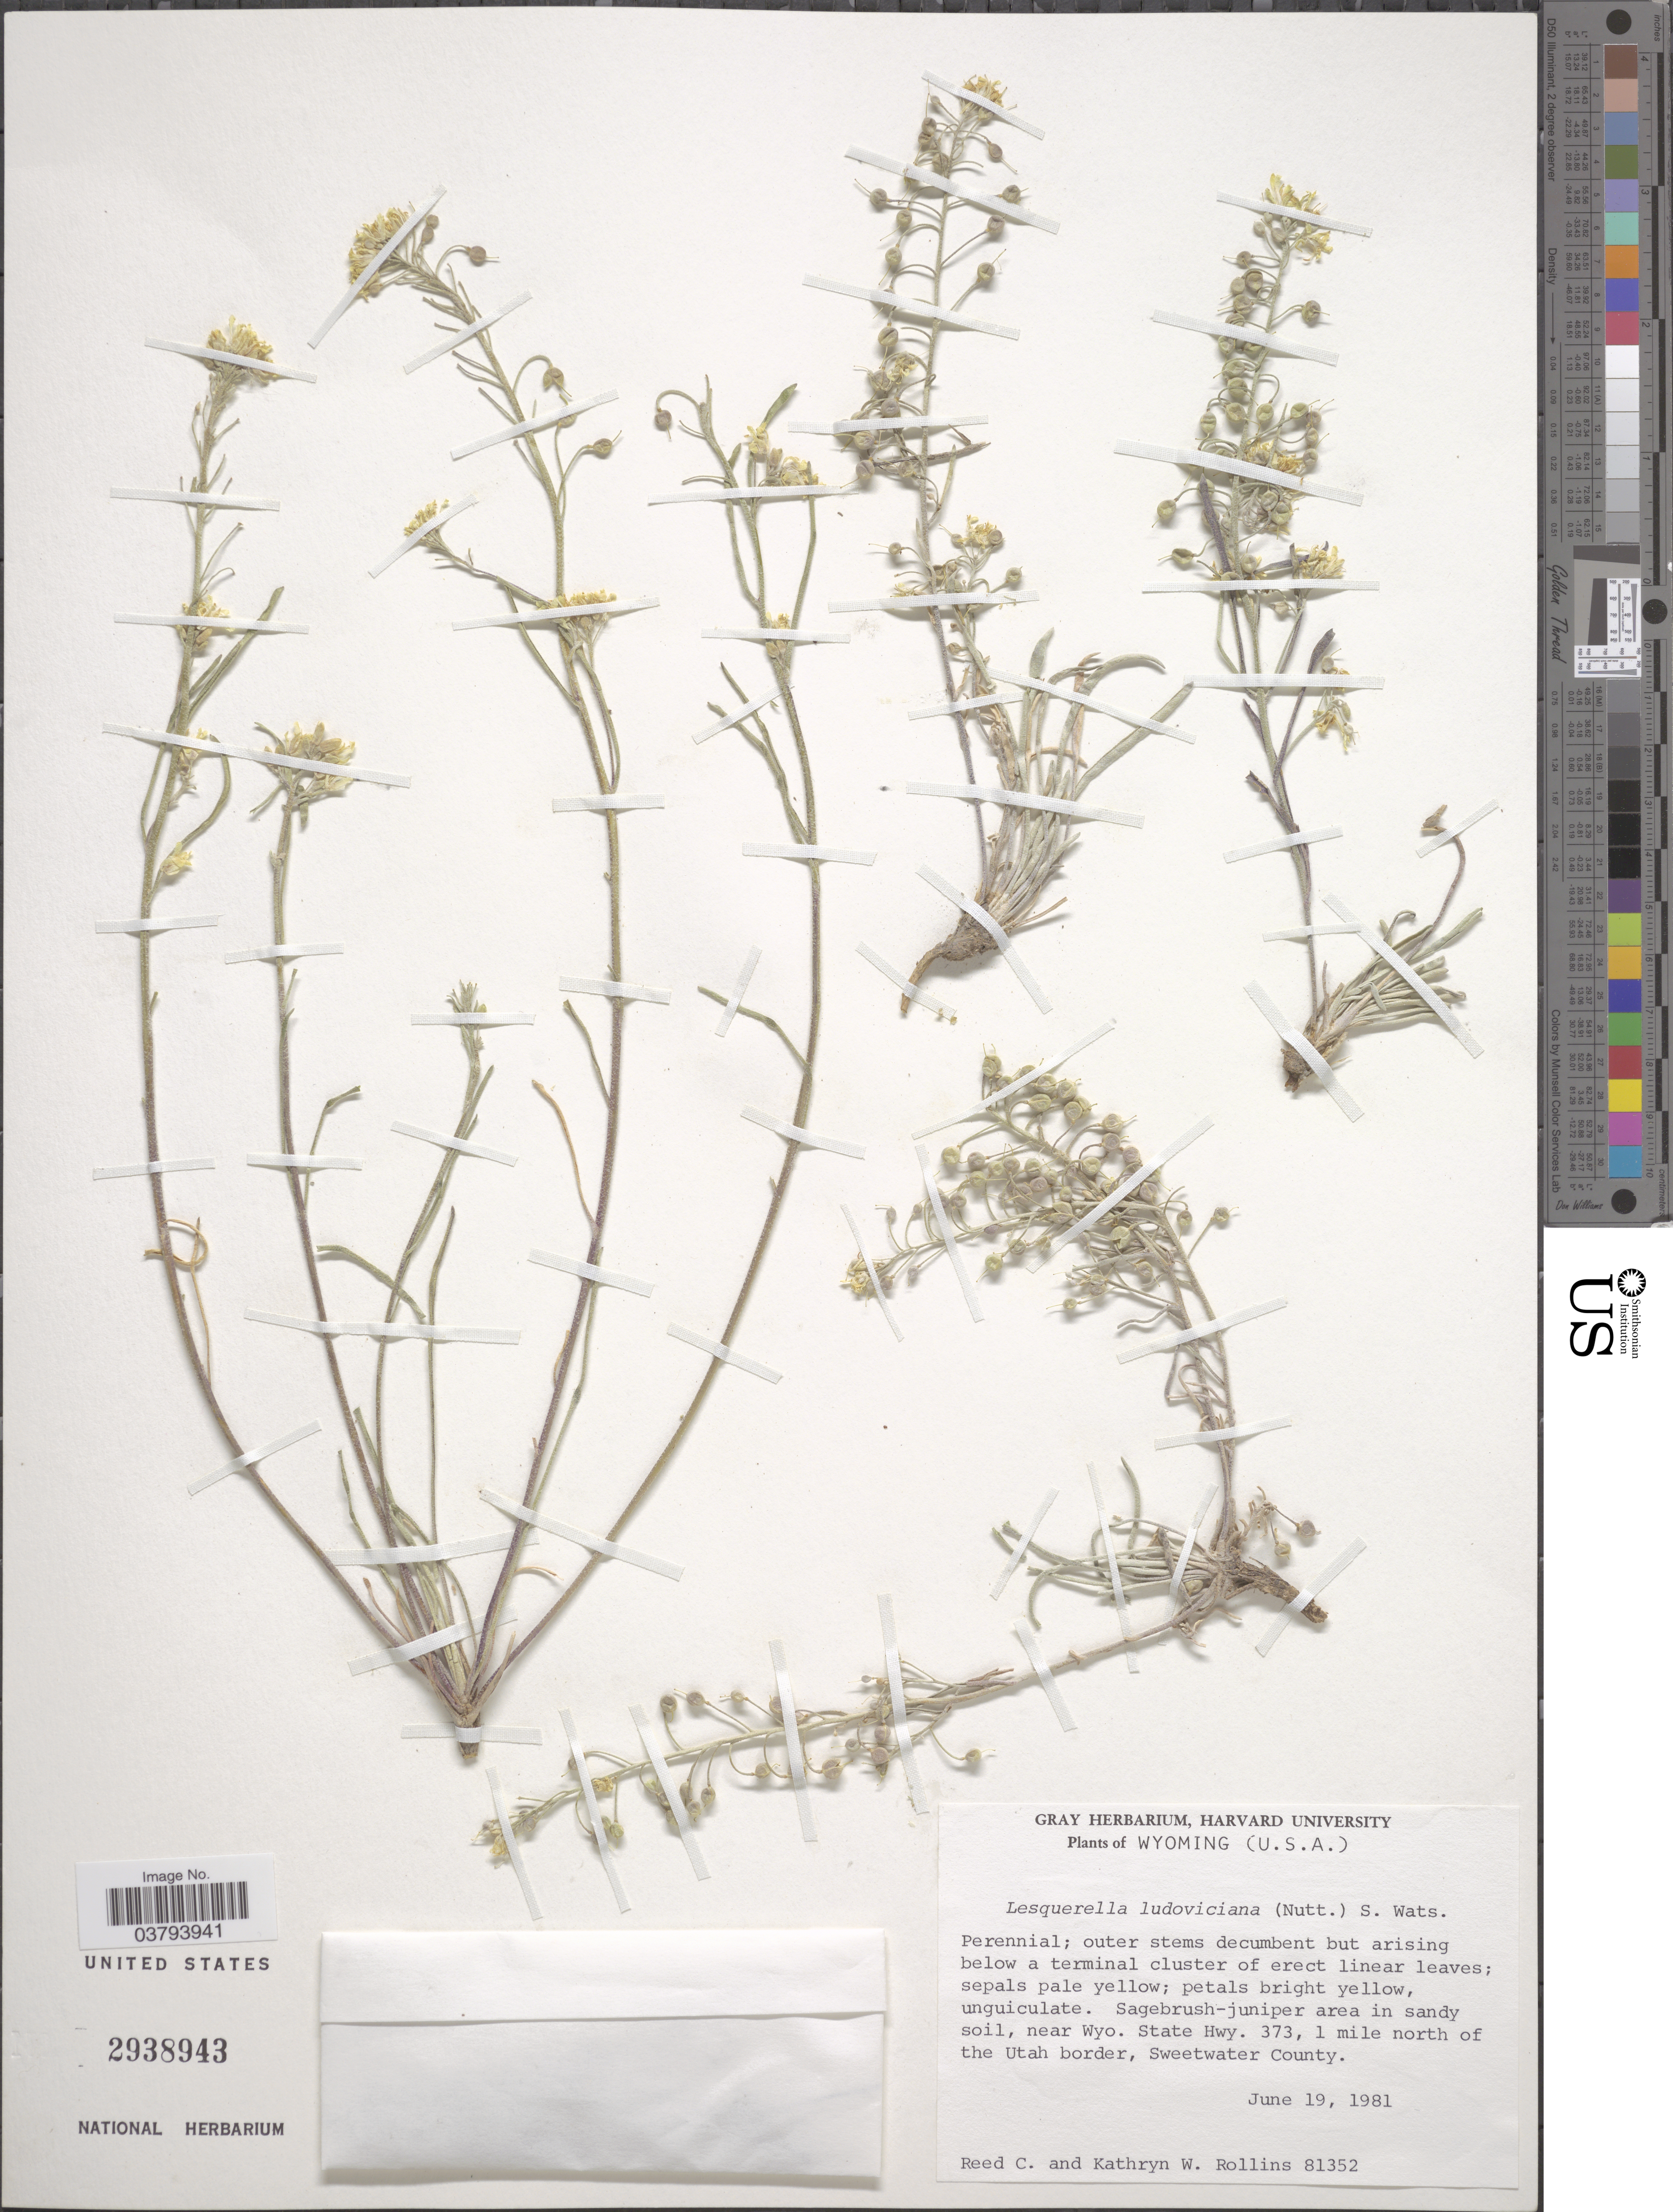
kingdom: Plantae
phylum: Tracheophyta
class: Magnoliopsida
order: Brassicales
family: Brassicaceae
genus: Lesquerella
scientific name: Lesquerella ludoviciana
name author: (Nutt.) S. Watson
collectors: R. C. Rollins & K. W. Rollins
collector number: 81352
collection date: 1981-06-19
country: United States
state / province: Wyoming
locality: Near Wyo. State Hwy. 373, 1 mile north of the Utah border, Sweetwater County.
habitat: sagebrush juniper area in sandy soil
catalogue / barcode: US 2938943